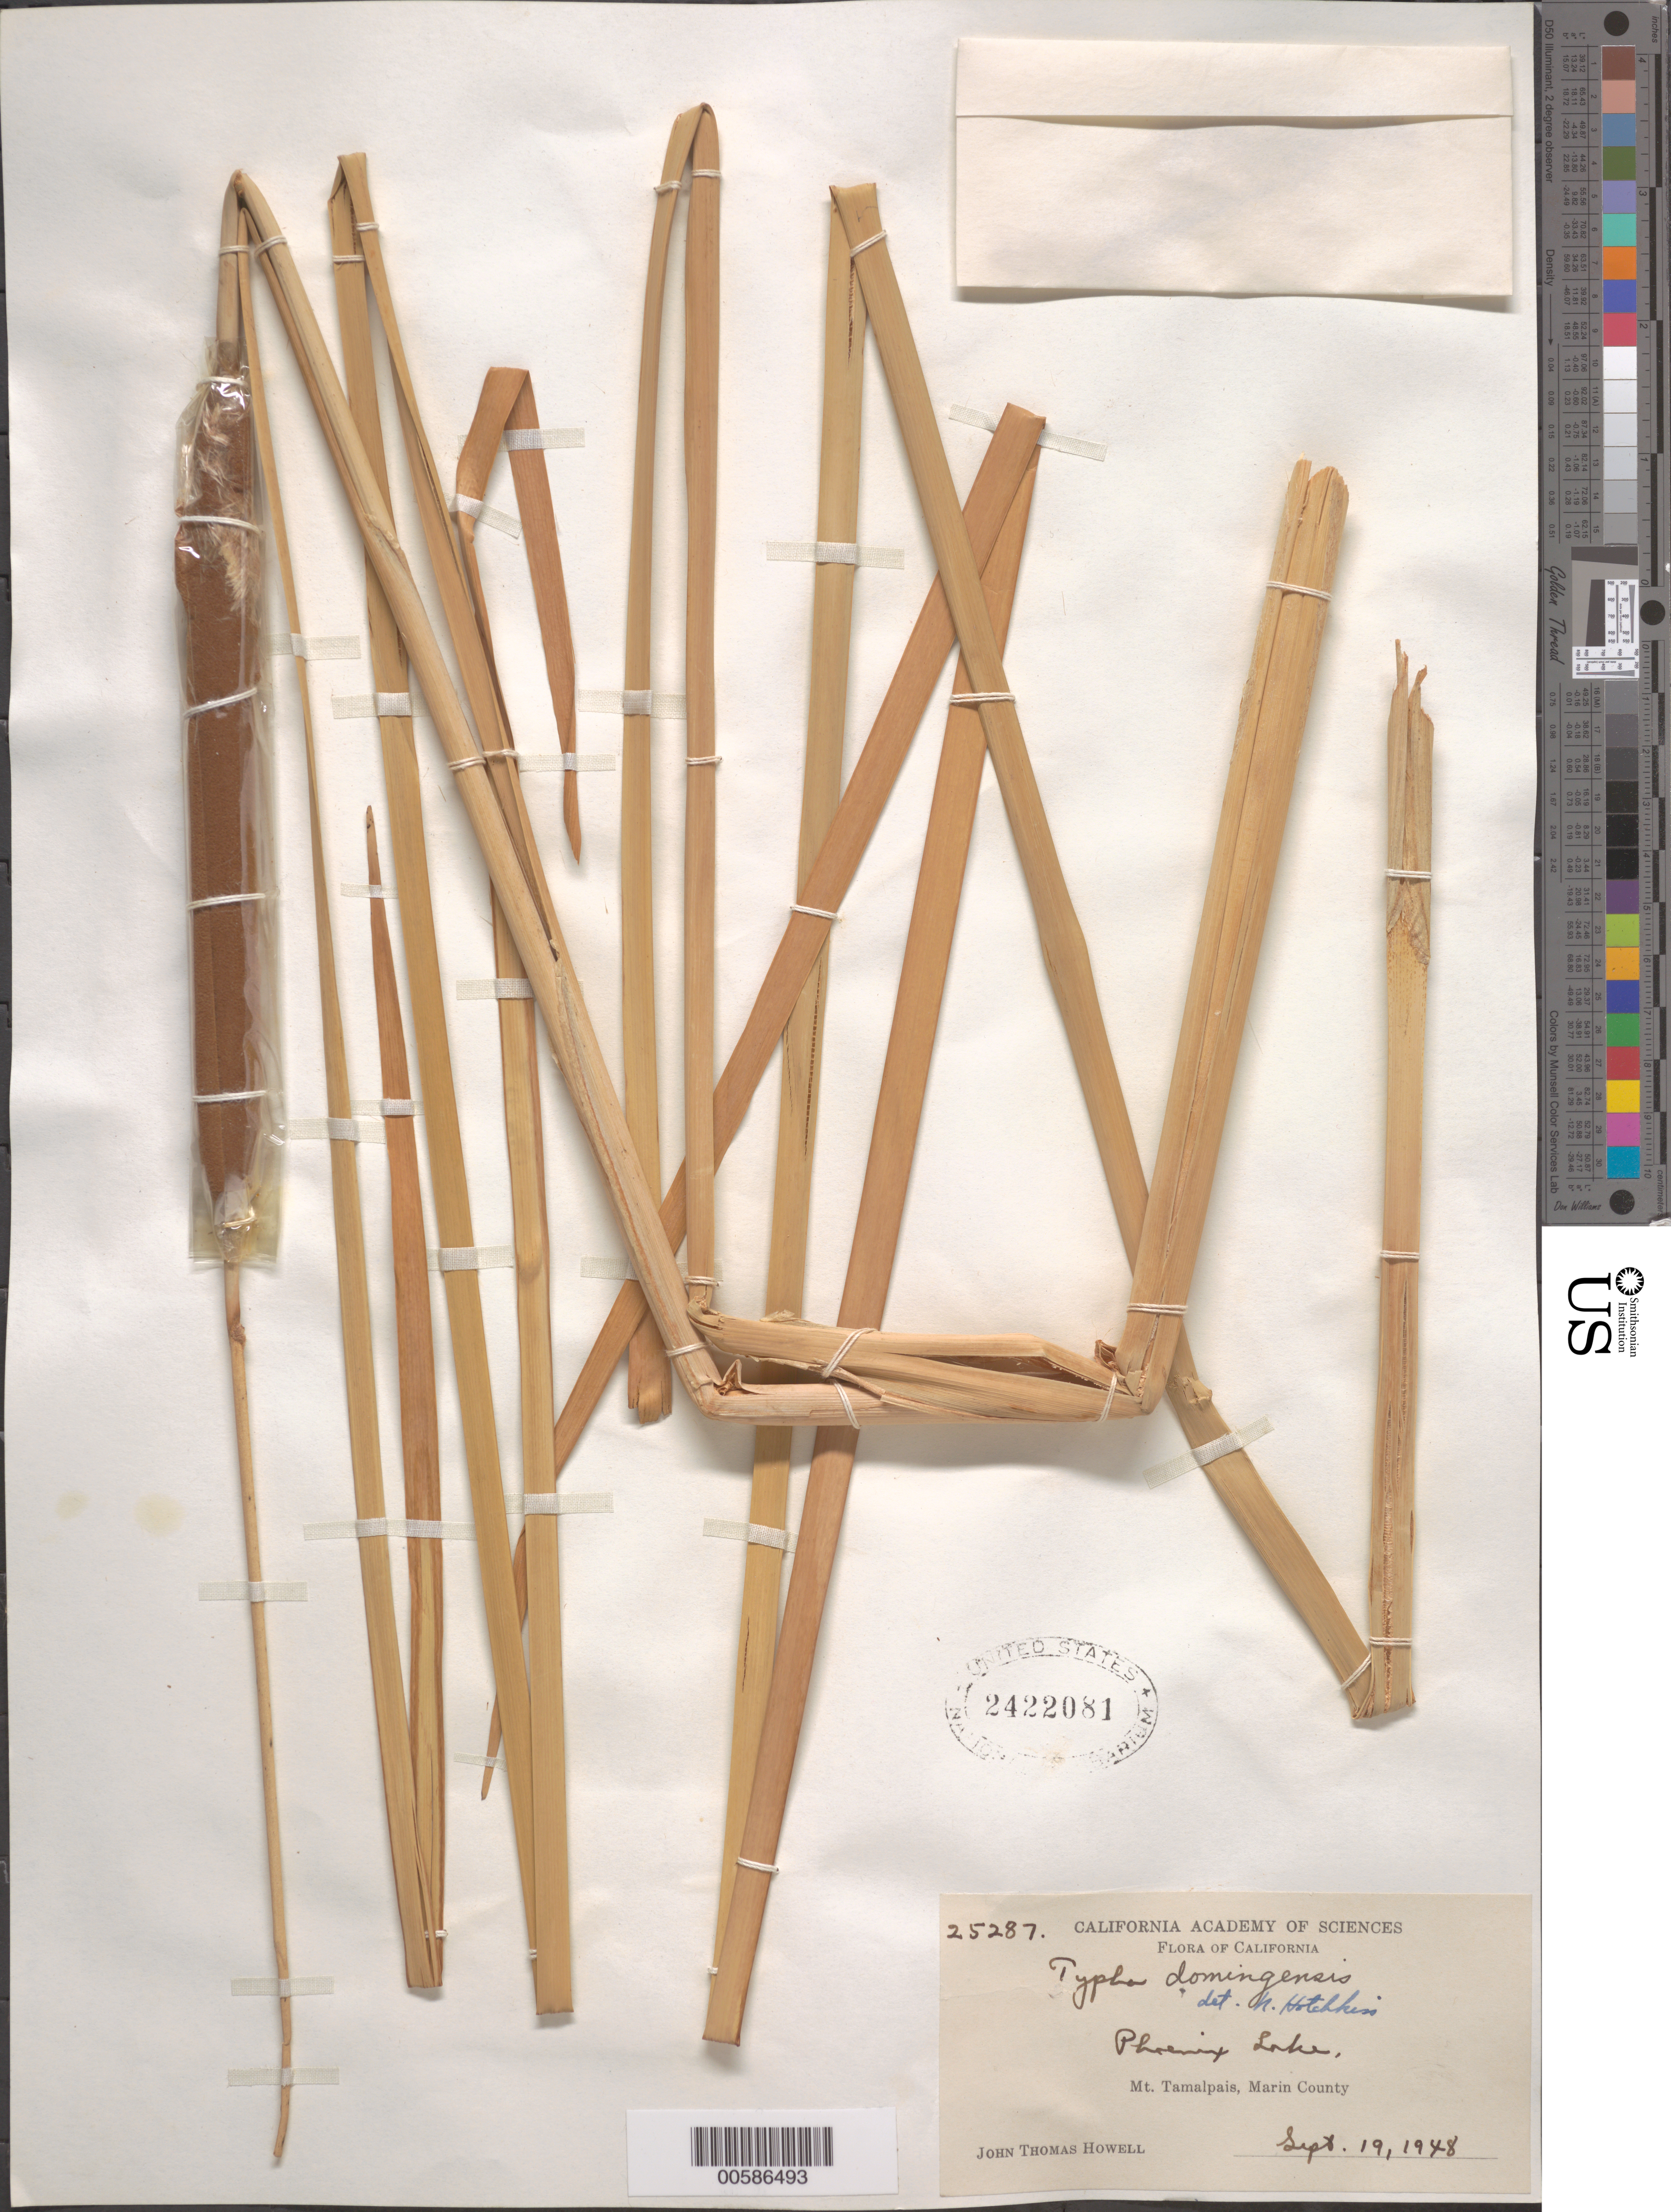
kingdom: Plantae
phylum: Tracheophyta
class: Liliopsida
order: Poales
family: Typhaceae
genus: Typha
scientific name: Typha domingensis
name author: Pers.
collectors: J. T. Howell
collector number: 25287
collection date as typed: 19 Sep 1948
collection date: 1948-09-19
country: United States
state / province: California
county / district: Marin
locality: Mt. Tamalpais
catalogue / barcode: US 2422081